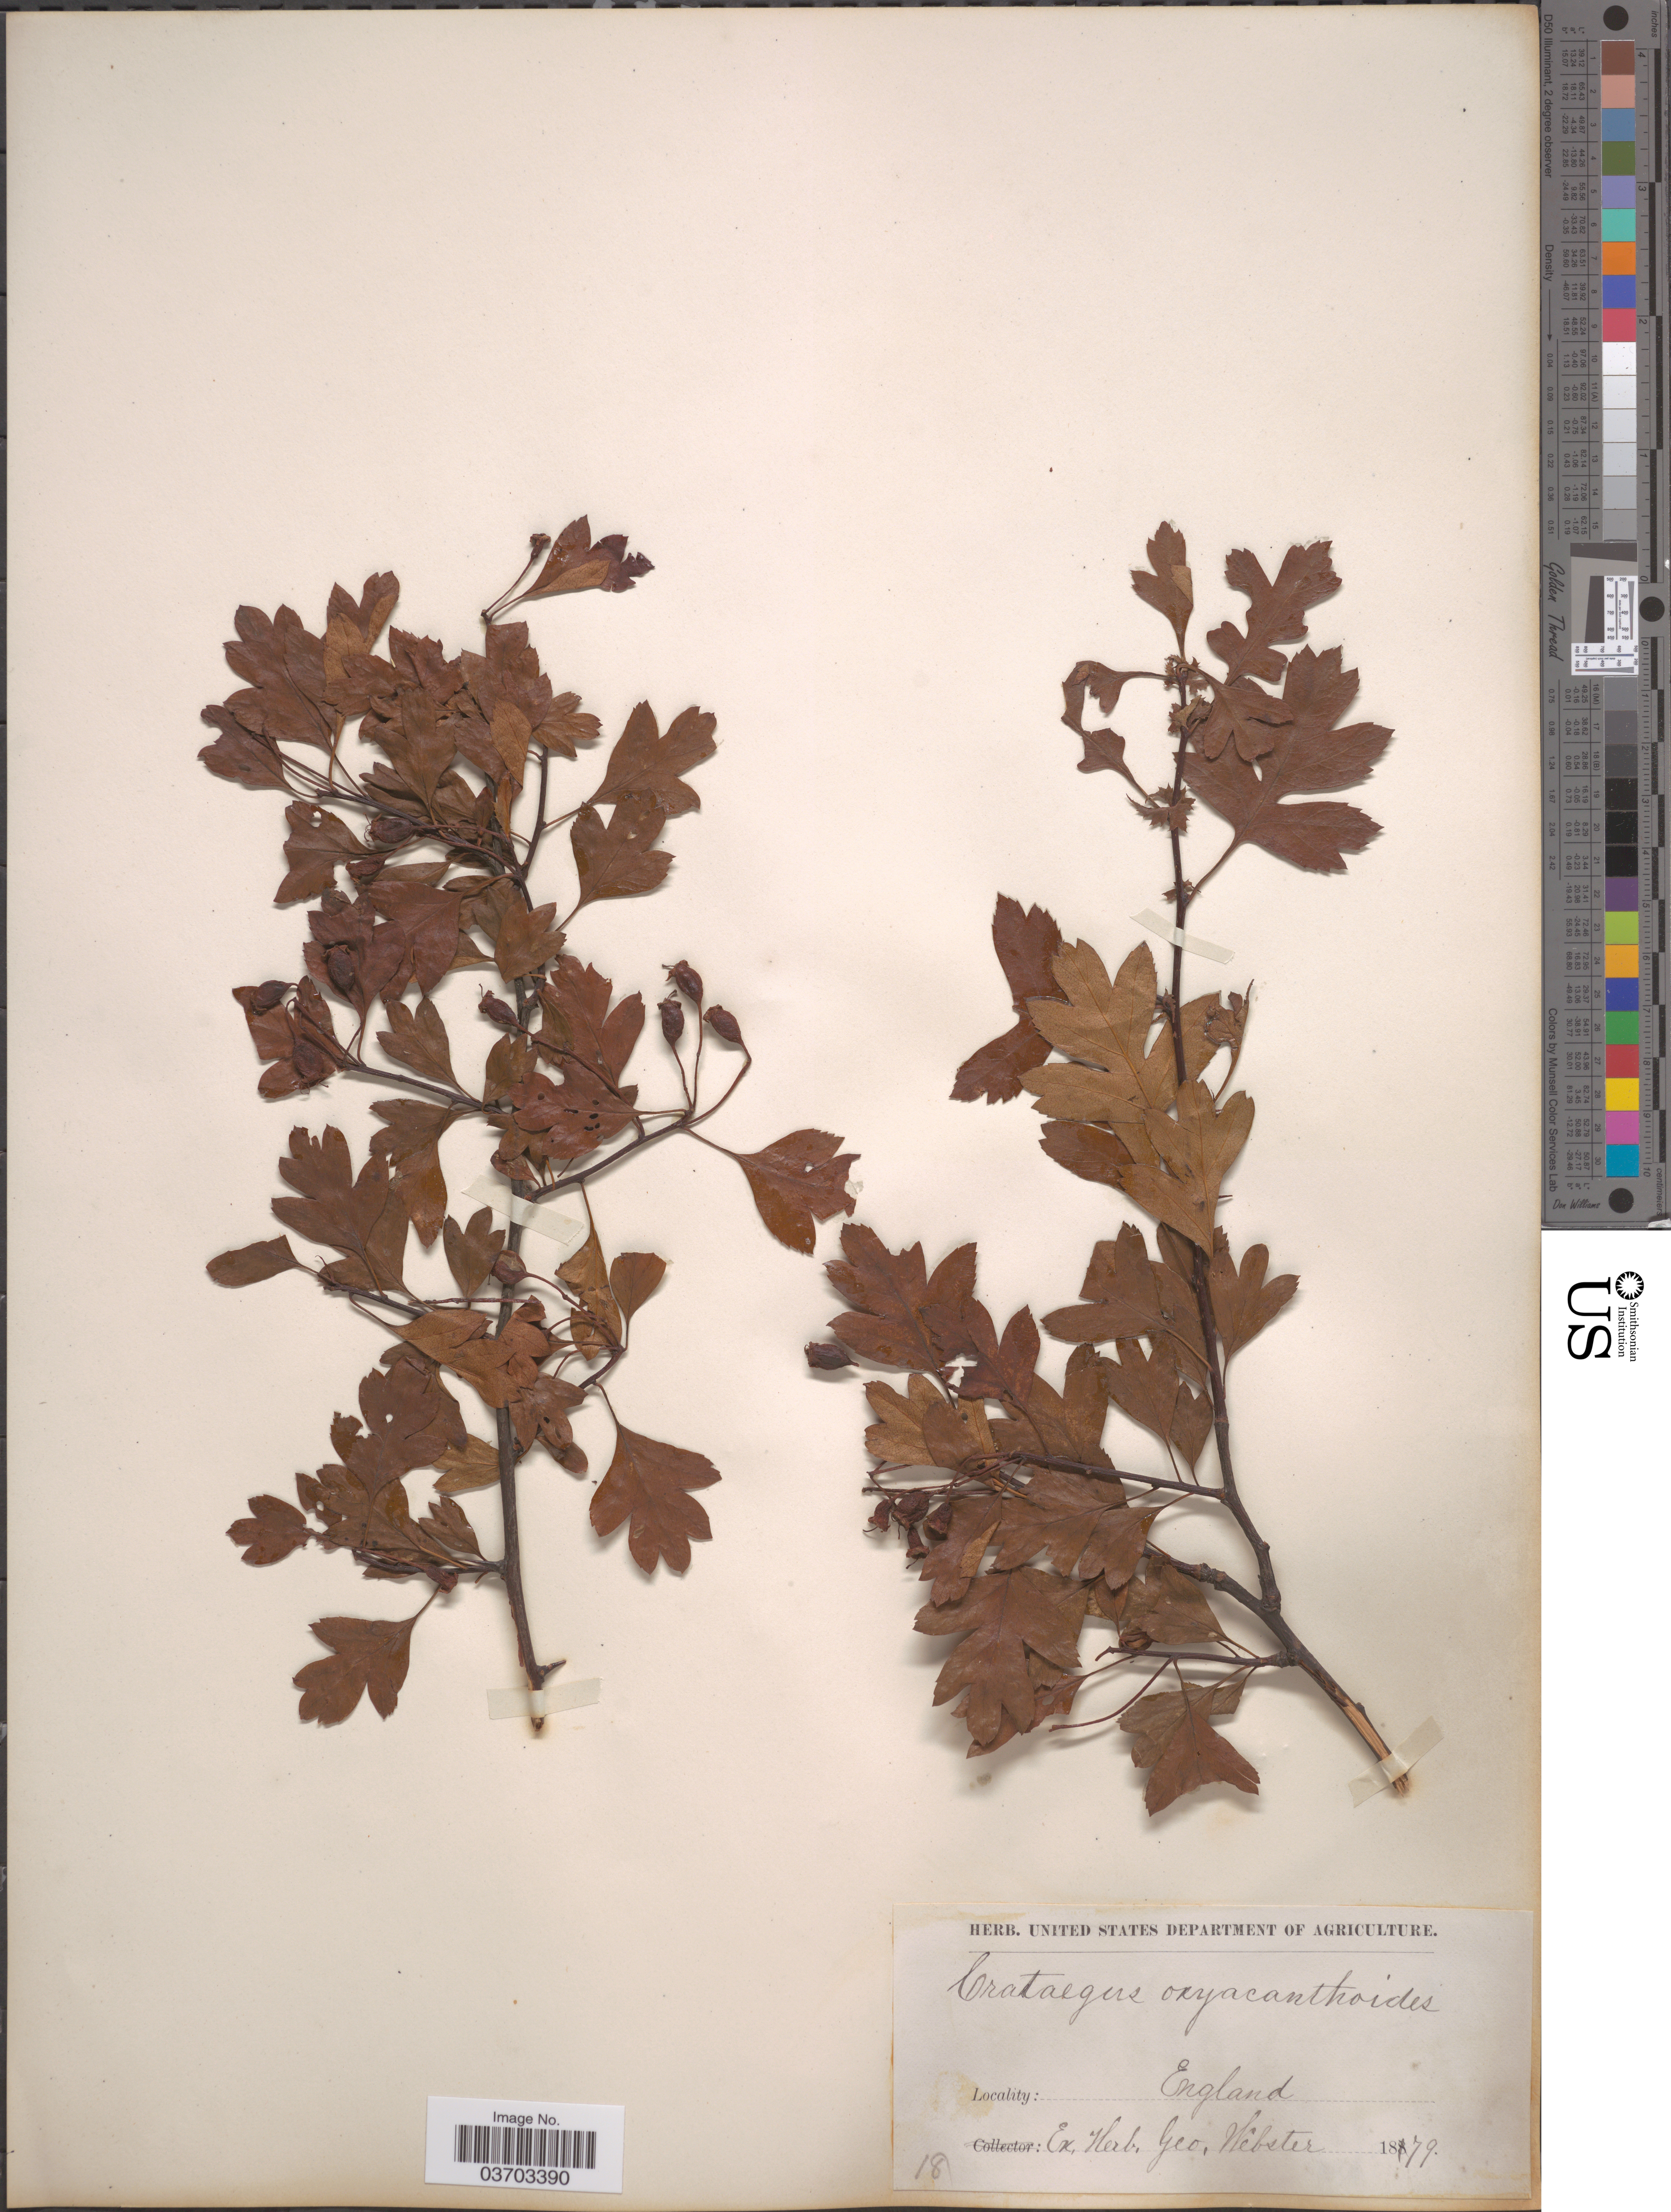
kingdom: Plantae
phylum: Tracheophyta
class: Magnoliopsida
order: Rosales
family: Rosaceae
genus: Crataegus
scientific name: Crataegus oxyacantha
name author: L.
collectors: ex herb. Geo. Webster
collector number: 18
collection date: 1879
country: United Kingdom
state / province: England